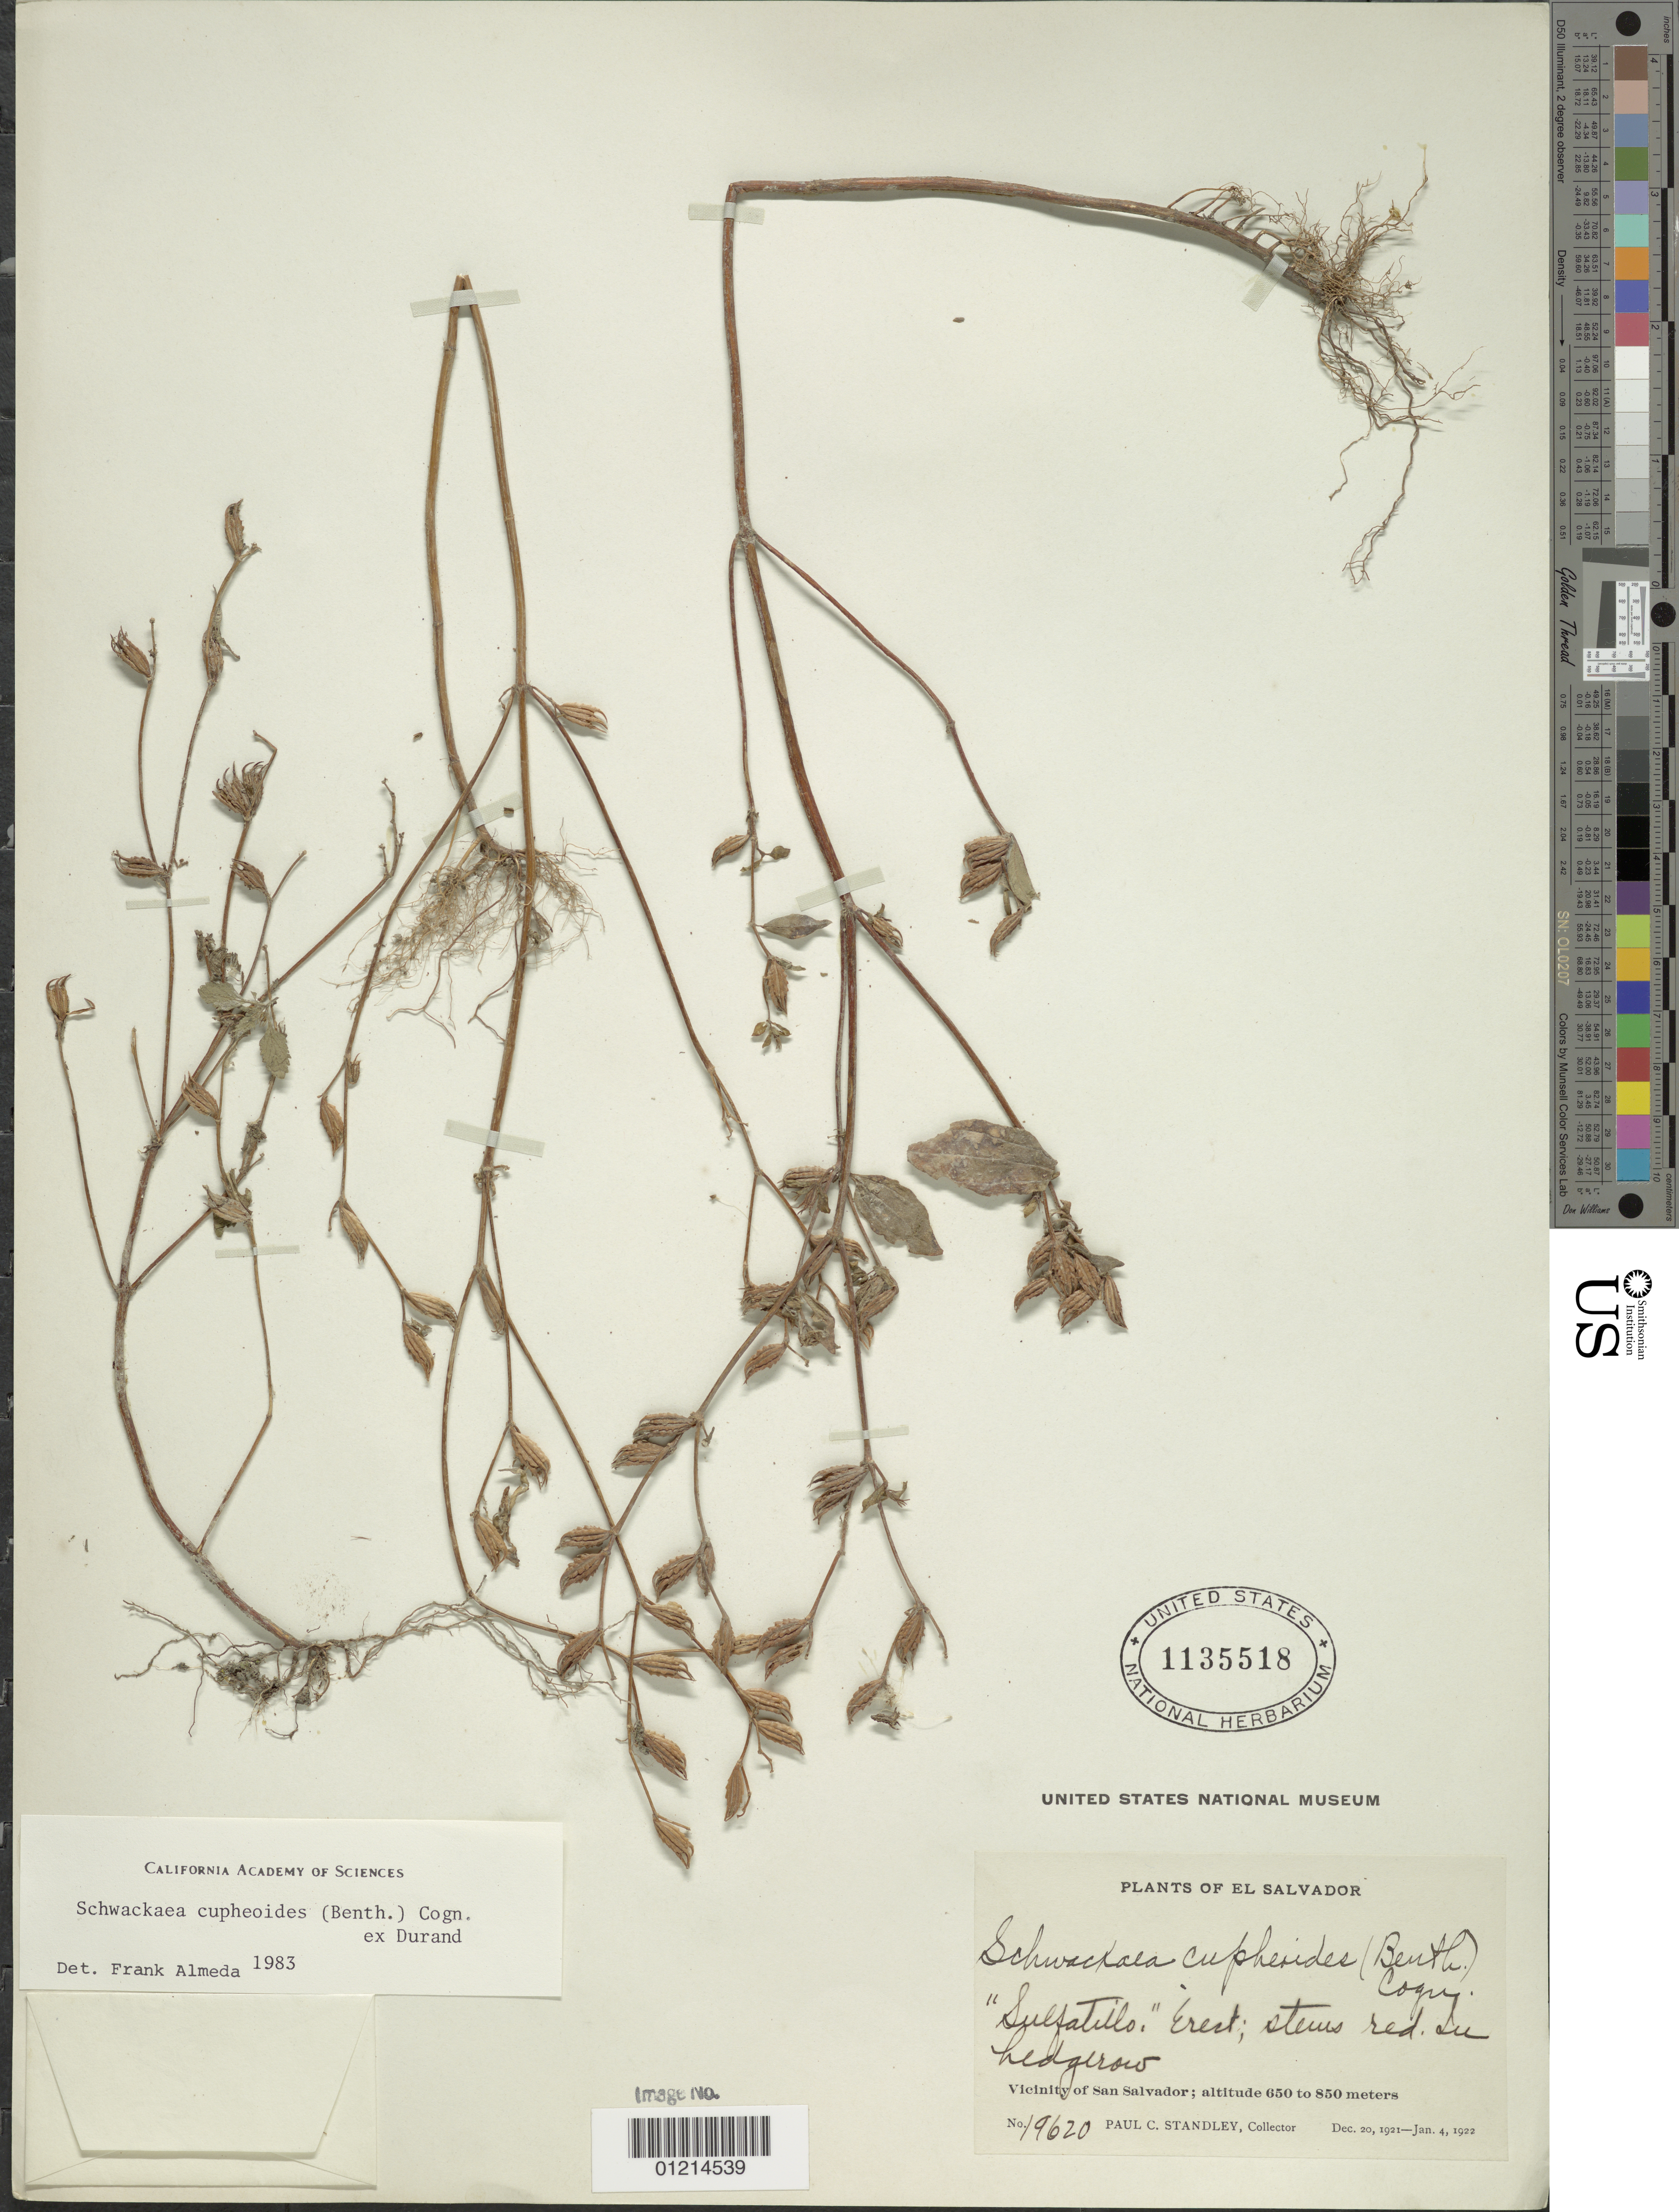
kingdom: Plantae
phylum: Tracheophyta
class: Magnoliopsida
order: Myrtales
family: Melastomataceae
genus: Schwackaea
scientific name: Schwackaea cupheoides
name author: (Benth.) Cogn.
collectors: P. C. Standley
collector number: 19620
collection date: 1921-12-20/1922-01-04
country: El Salvador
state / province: San Salvador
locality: Vicinity of San Salvador.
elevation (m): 650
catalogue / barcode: US 1135518